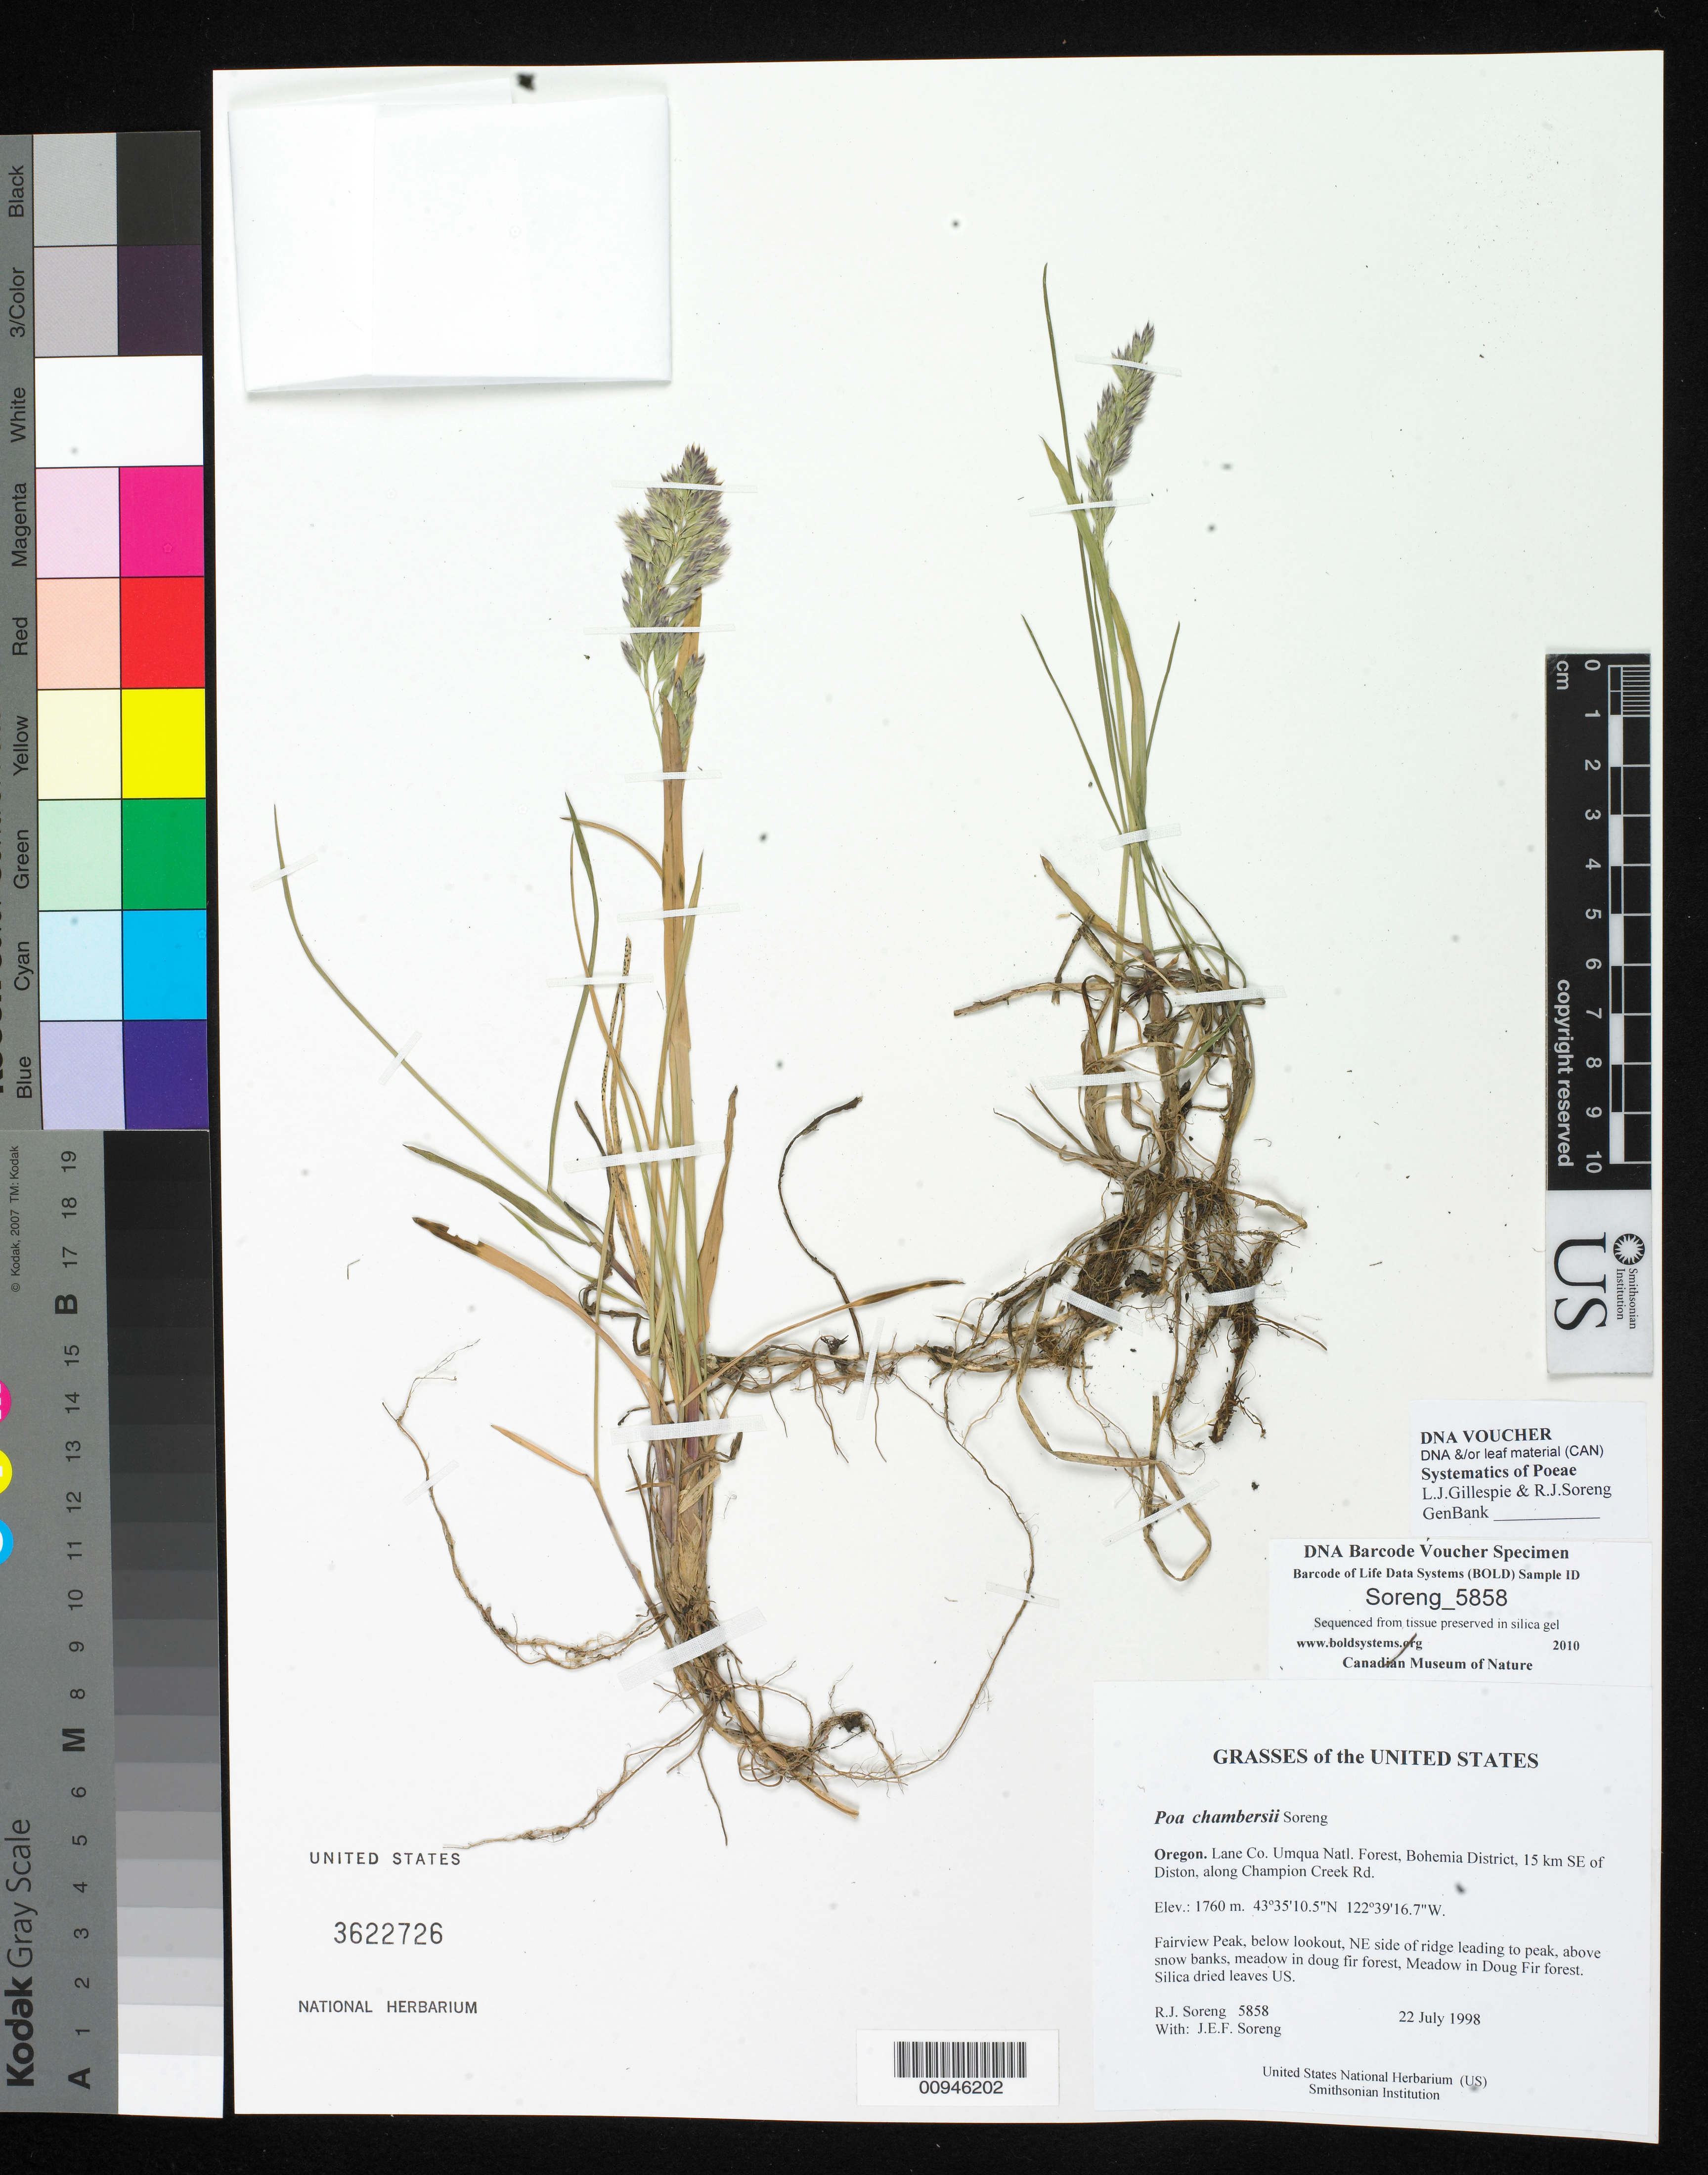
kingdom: Plantae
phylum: Tracheophyta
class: Liliopsida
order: Poales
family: Poaceae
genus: Poa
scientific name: Poa chambersii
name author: Soreng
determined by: Soreng, Robert J., Research Associate (BOT), Smithsonian Institution - National Museum of Natural History (UNITED STATES)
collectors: R. J. Soreng & J. E. Soreng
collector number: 5858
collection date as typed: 22 July 1998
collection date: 1998-07-22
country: United States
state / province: Oregon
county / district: Lane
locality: Umqua Natl. Forest, Bohemia District, 15 km SE of Diston, along Champion Creek Rd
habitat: Fairview Peak, below lookout, NE side of ridge leading to peak, above snow banks, meadow in doug fir forest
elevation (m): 1760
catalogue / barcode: US 3622726